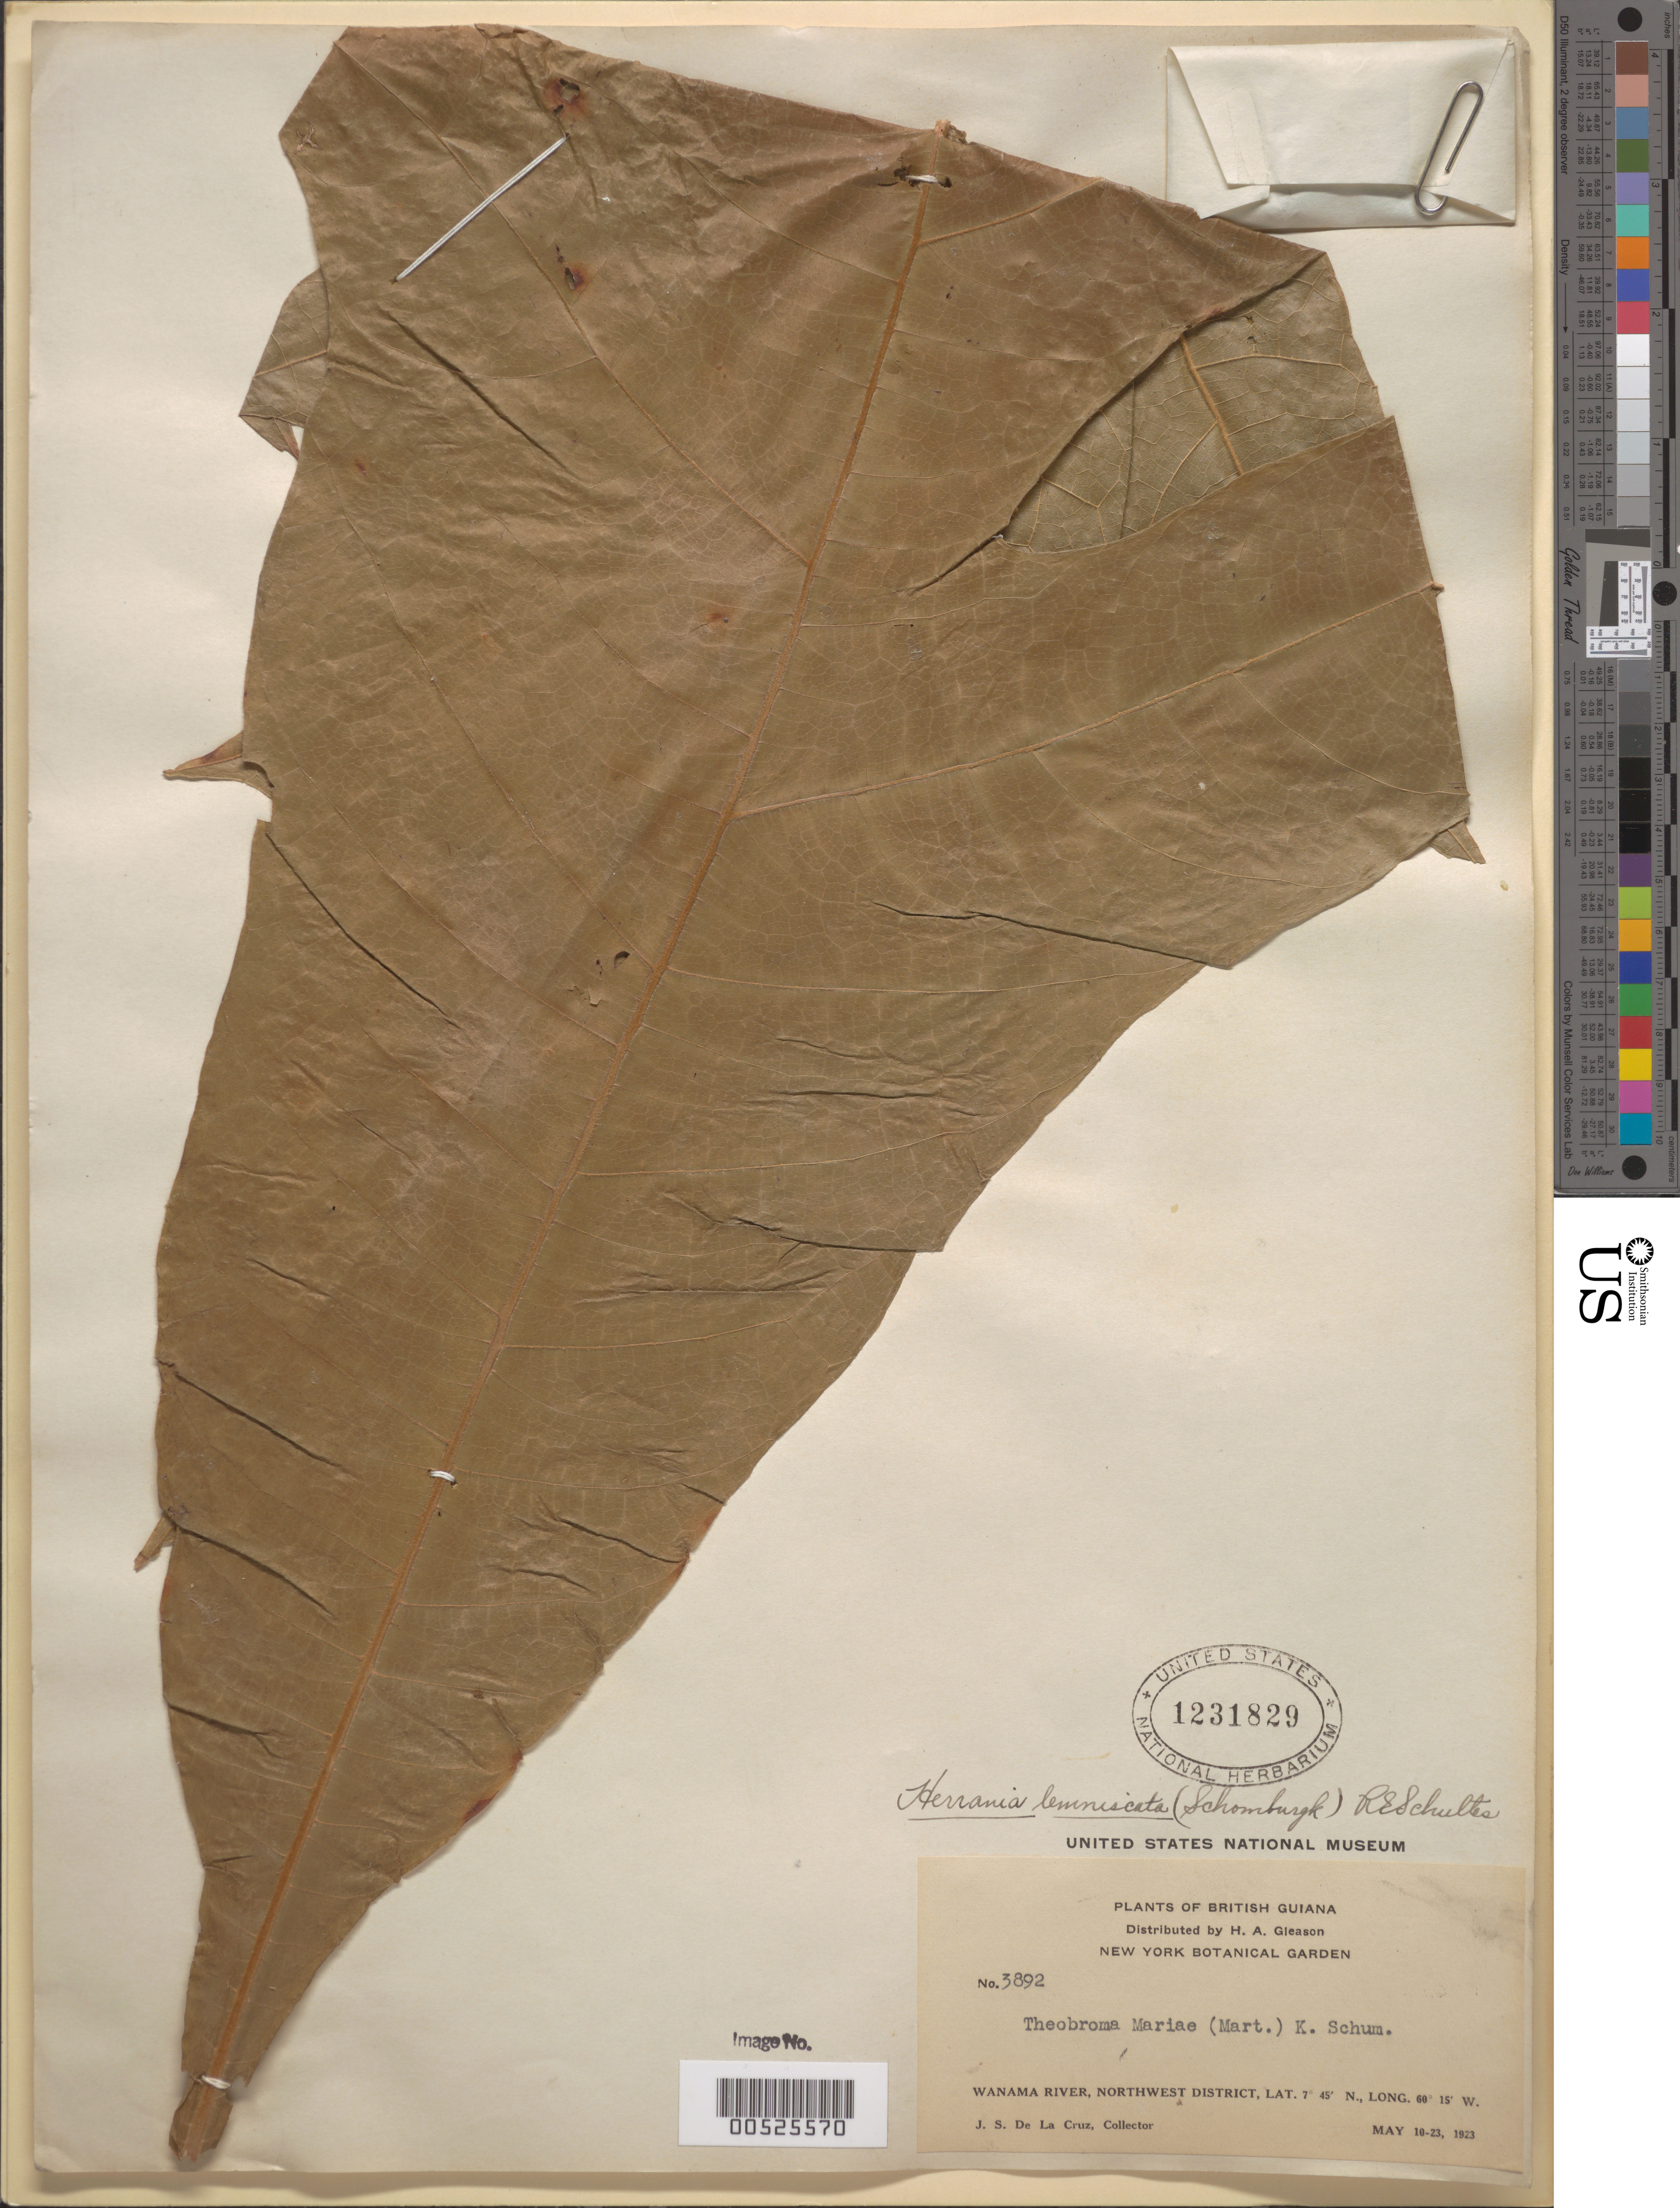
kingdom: Plantae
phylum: Tracheophyta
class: Magnoliopsida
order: Malvales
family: Malvaceae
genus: Theobroma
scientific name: Theobroma lemniscatum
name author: (R.H. Schomb.) Colli-Silva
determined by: Dorr, L. J., (BOT), Smithsonian Institution - National Museum of Natural History (UNITED STATES)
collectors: J. S. de la Cruz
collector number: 3892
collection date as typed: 10 May 1923 to 23 May 1923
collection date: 1923-05-10/1923-05-23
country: Guyana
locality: Wanama River, Northwest District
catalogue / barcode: US 1231829